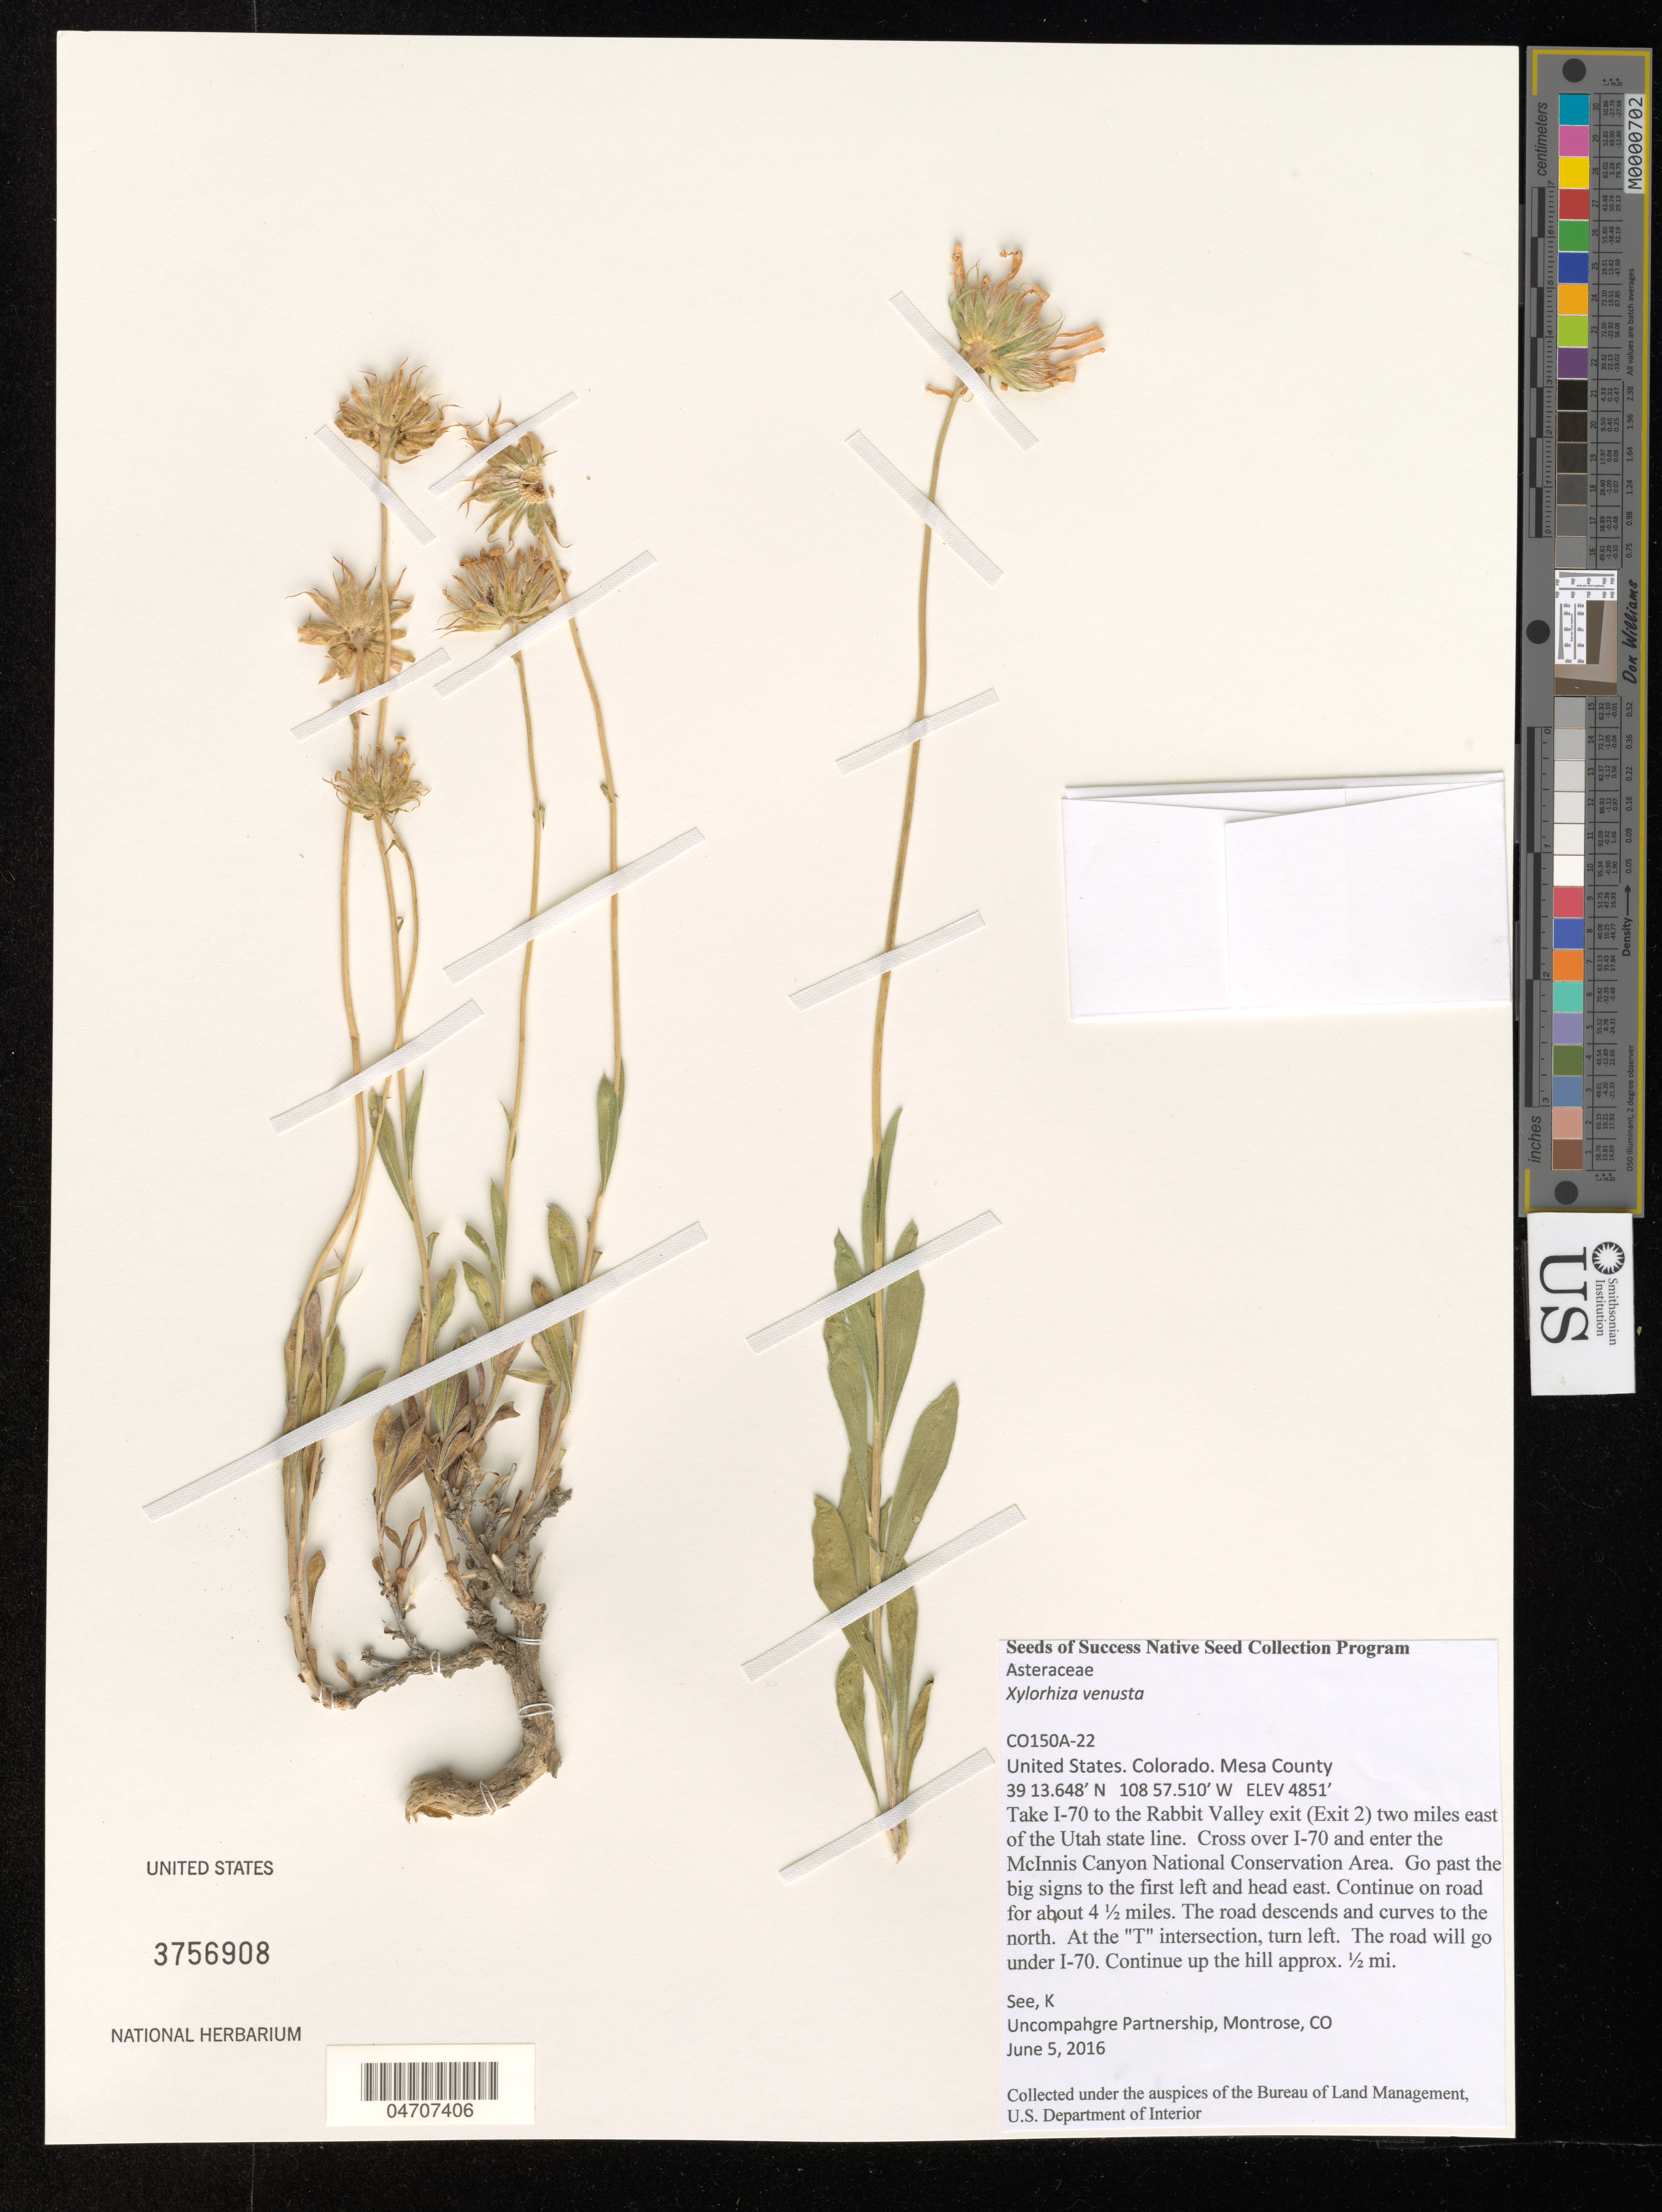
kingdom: Plantae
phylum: Tracheophyta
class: Magnoliopsida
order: Asterales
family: Asteraceae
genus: Xylorhiza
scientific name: Xylorhiza venusta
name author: (M.E. Jones) A. Heller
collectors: K. See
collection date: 2016-06-05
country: United States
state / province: Colorado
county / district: Mesa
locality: Mesa County. Take I-70 to the Rabbit Valley exit (Exit 2), two miles east of the Utah state line. Cross over I-70 and enter the McInnis Canyon National Conservation Area. Go past the big signs to the first left and head east. Continue on road for about 4 ½ miles. The road descends and curves to the north. At the "T" intersection, turn left. The road will go under I-70. Continue up the hill approx. ½ mi.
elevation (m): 1479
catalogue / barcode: US 3756908